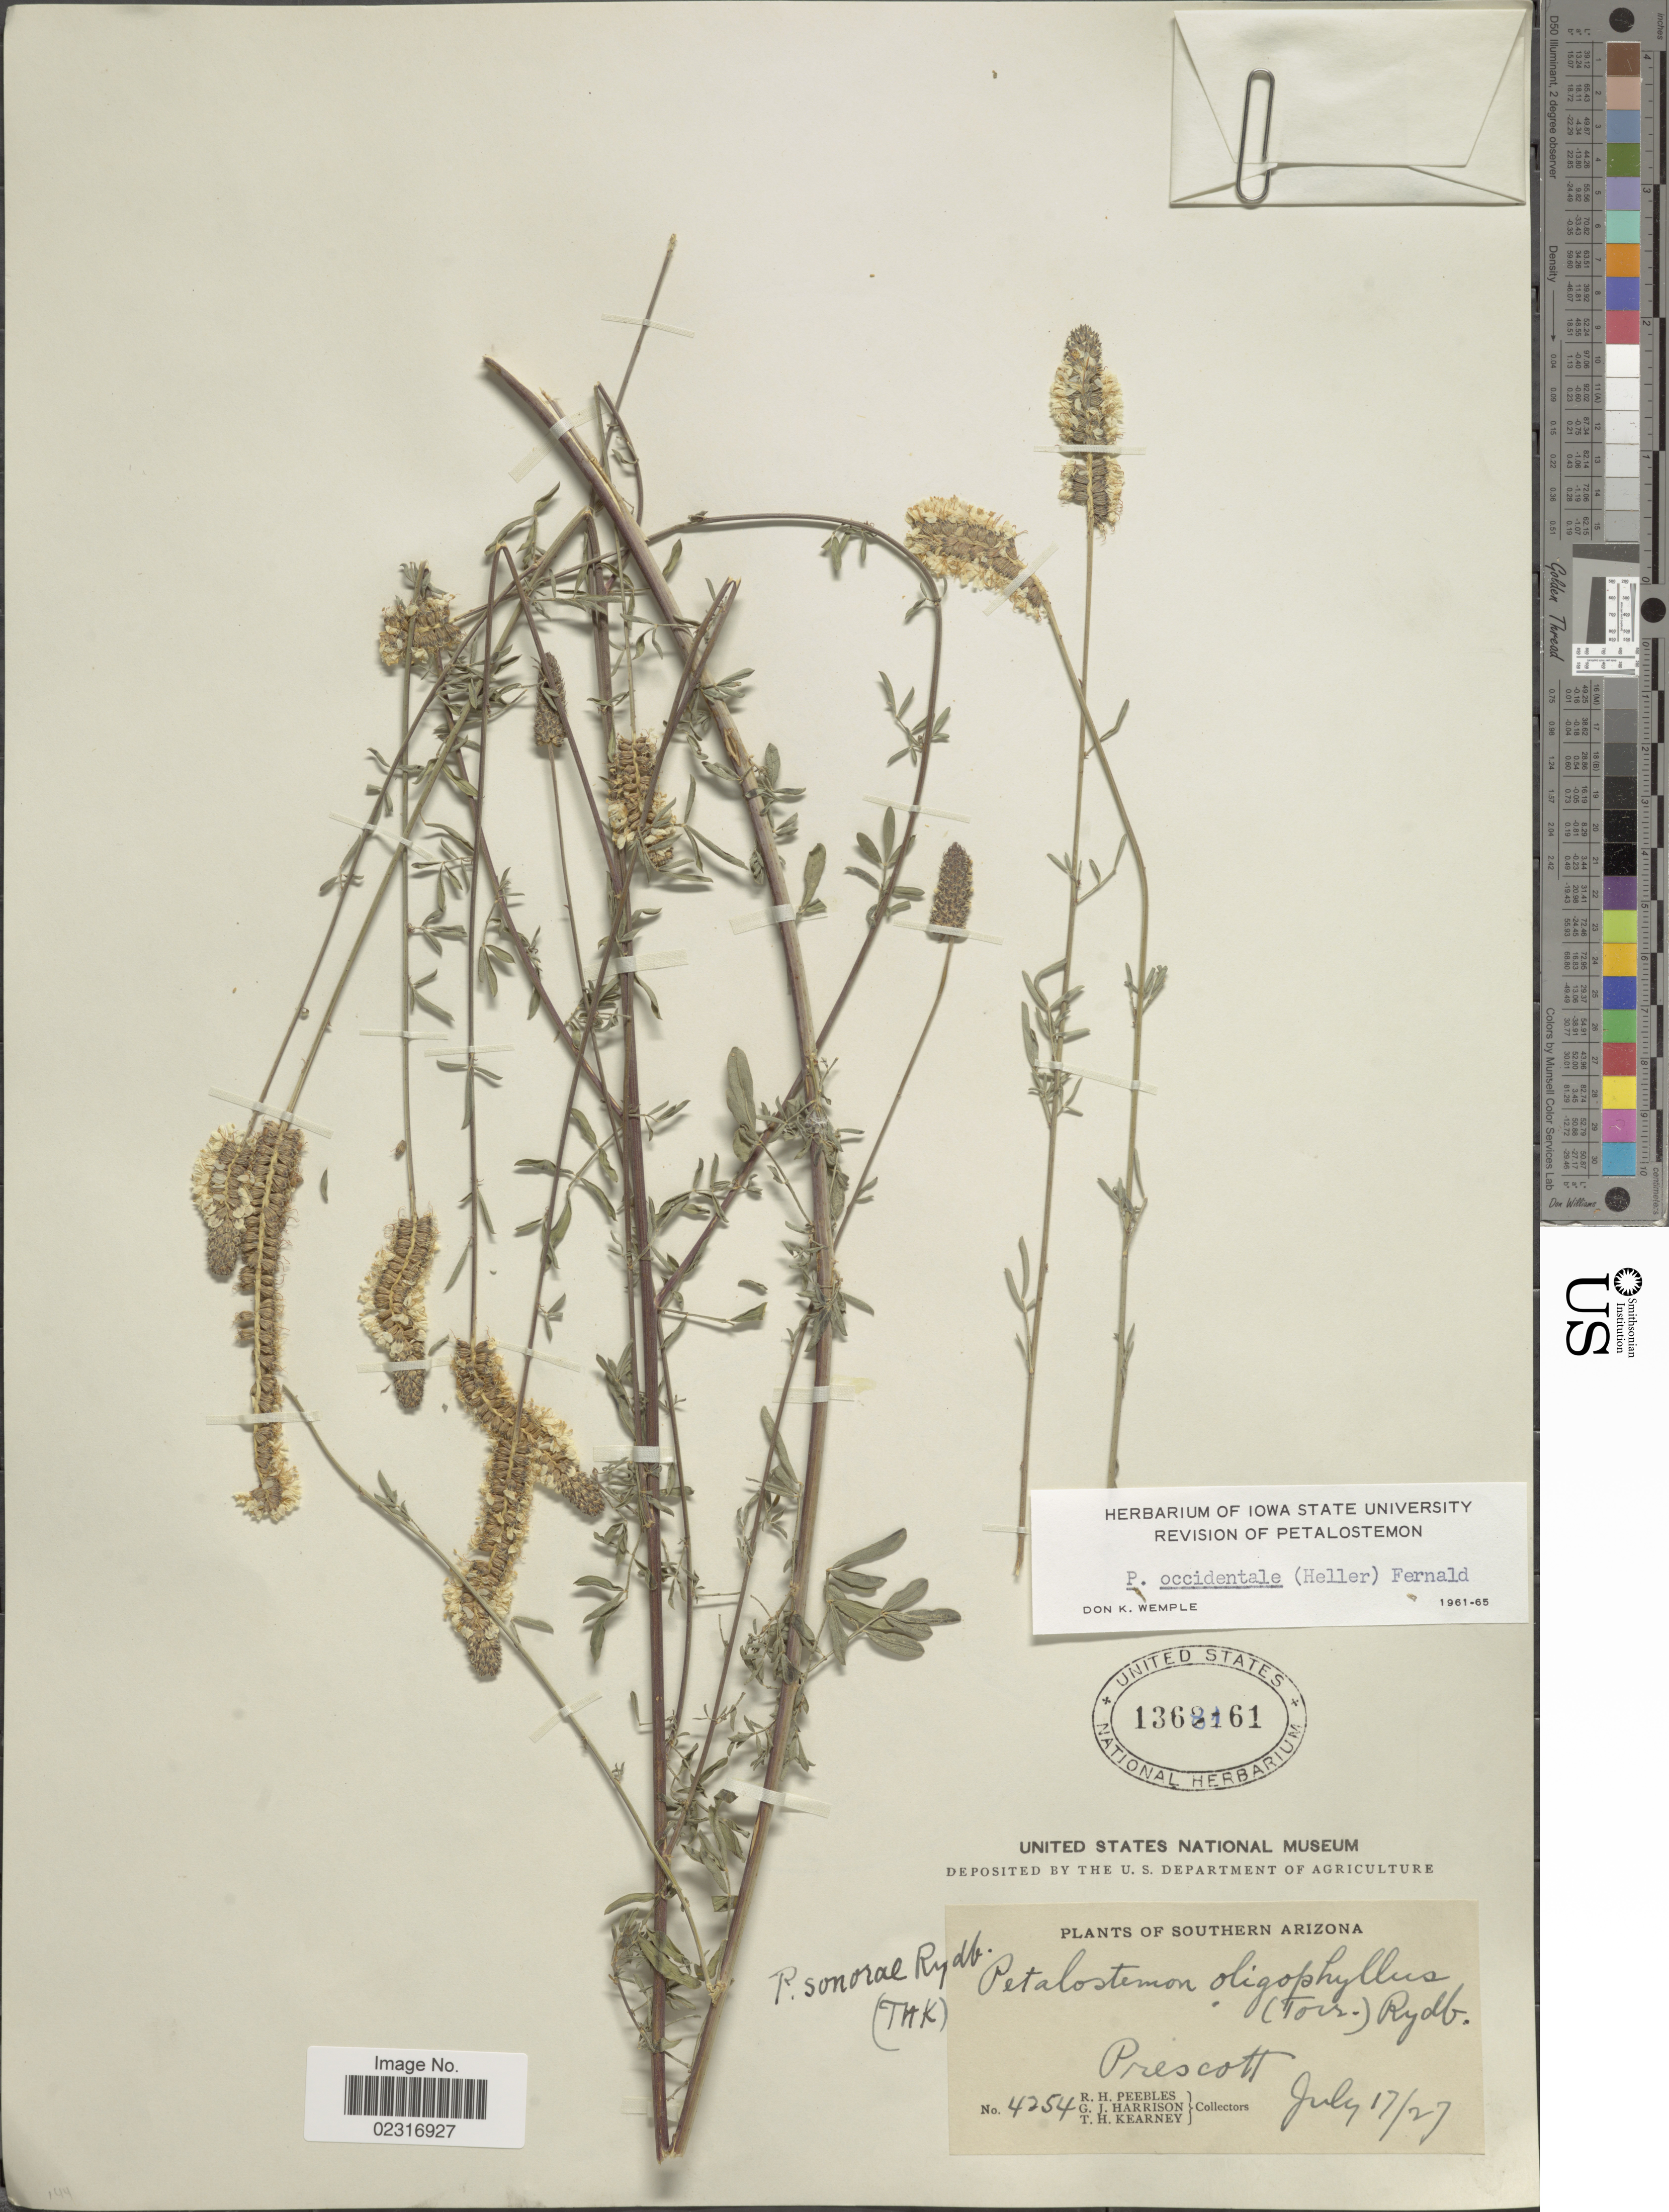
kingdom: Plantae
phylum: Tracheophyta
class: Magnoliopsida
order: Fabales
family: Fabaceae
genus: Dalea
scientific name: Dalea candida var. oligophylla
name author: (Torr) Shinners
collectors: R. H. Peebles, G. J. Harrison & T. H. Kearney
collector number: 4254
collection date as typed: Transcribed d/m/y: 17/7/27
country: United States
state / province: Arizona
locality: Southern Arizona. Prescott.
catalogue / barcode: US 1368161